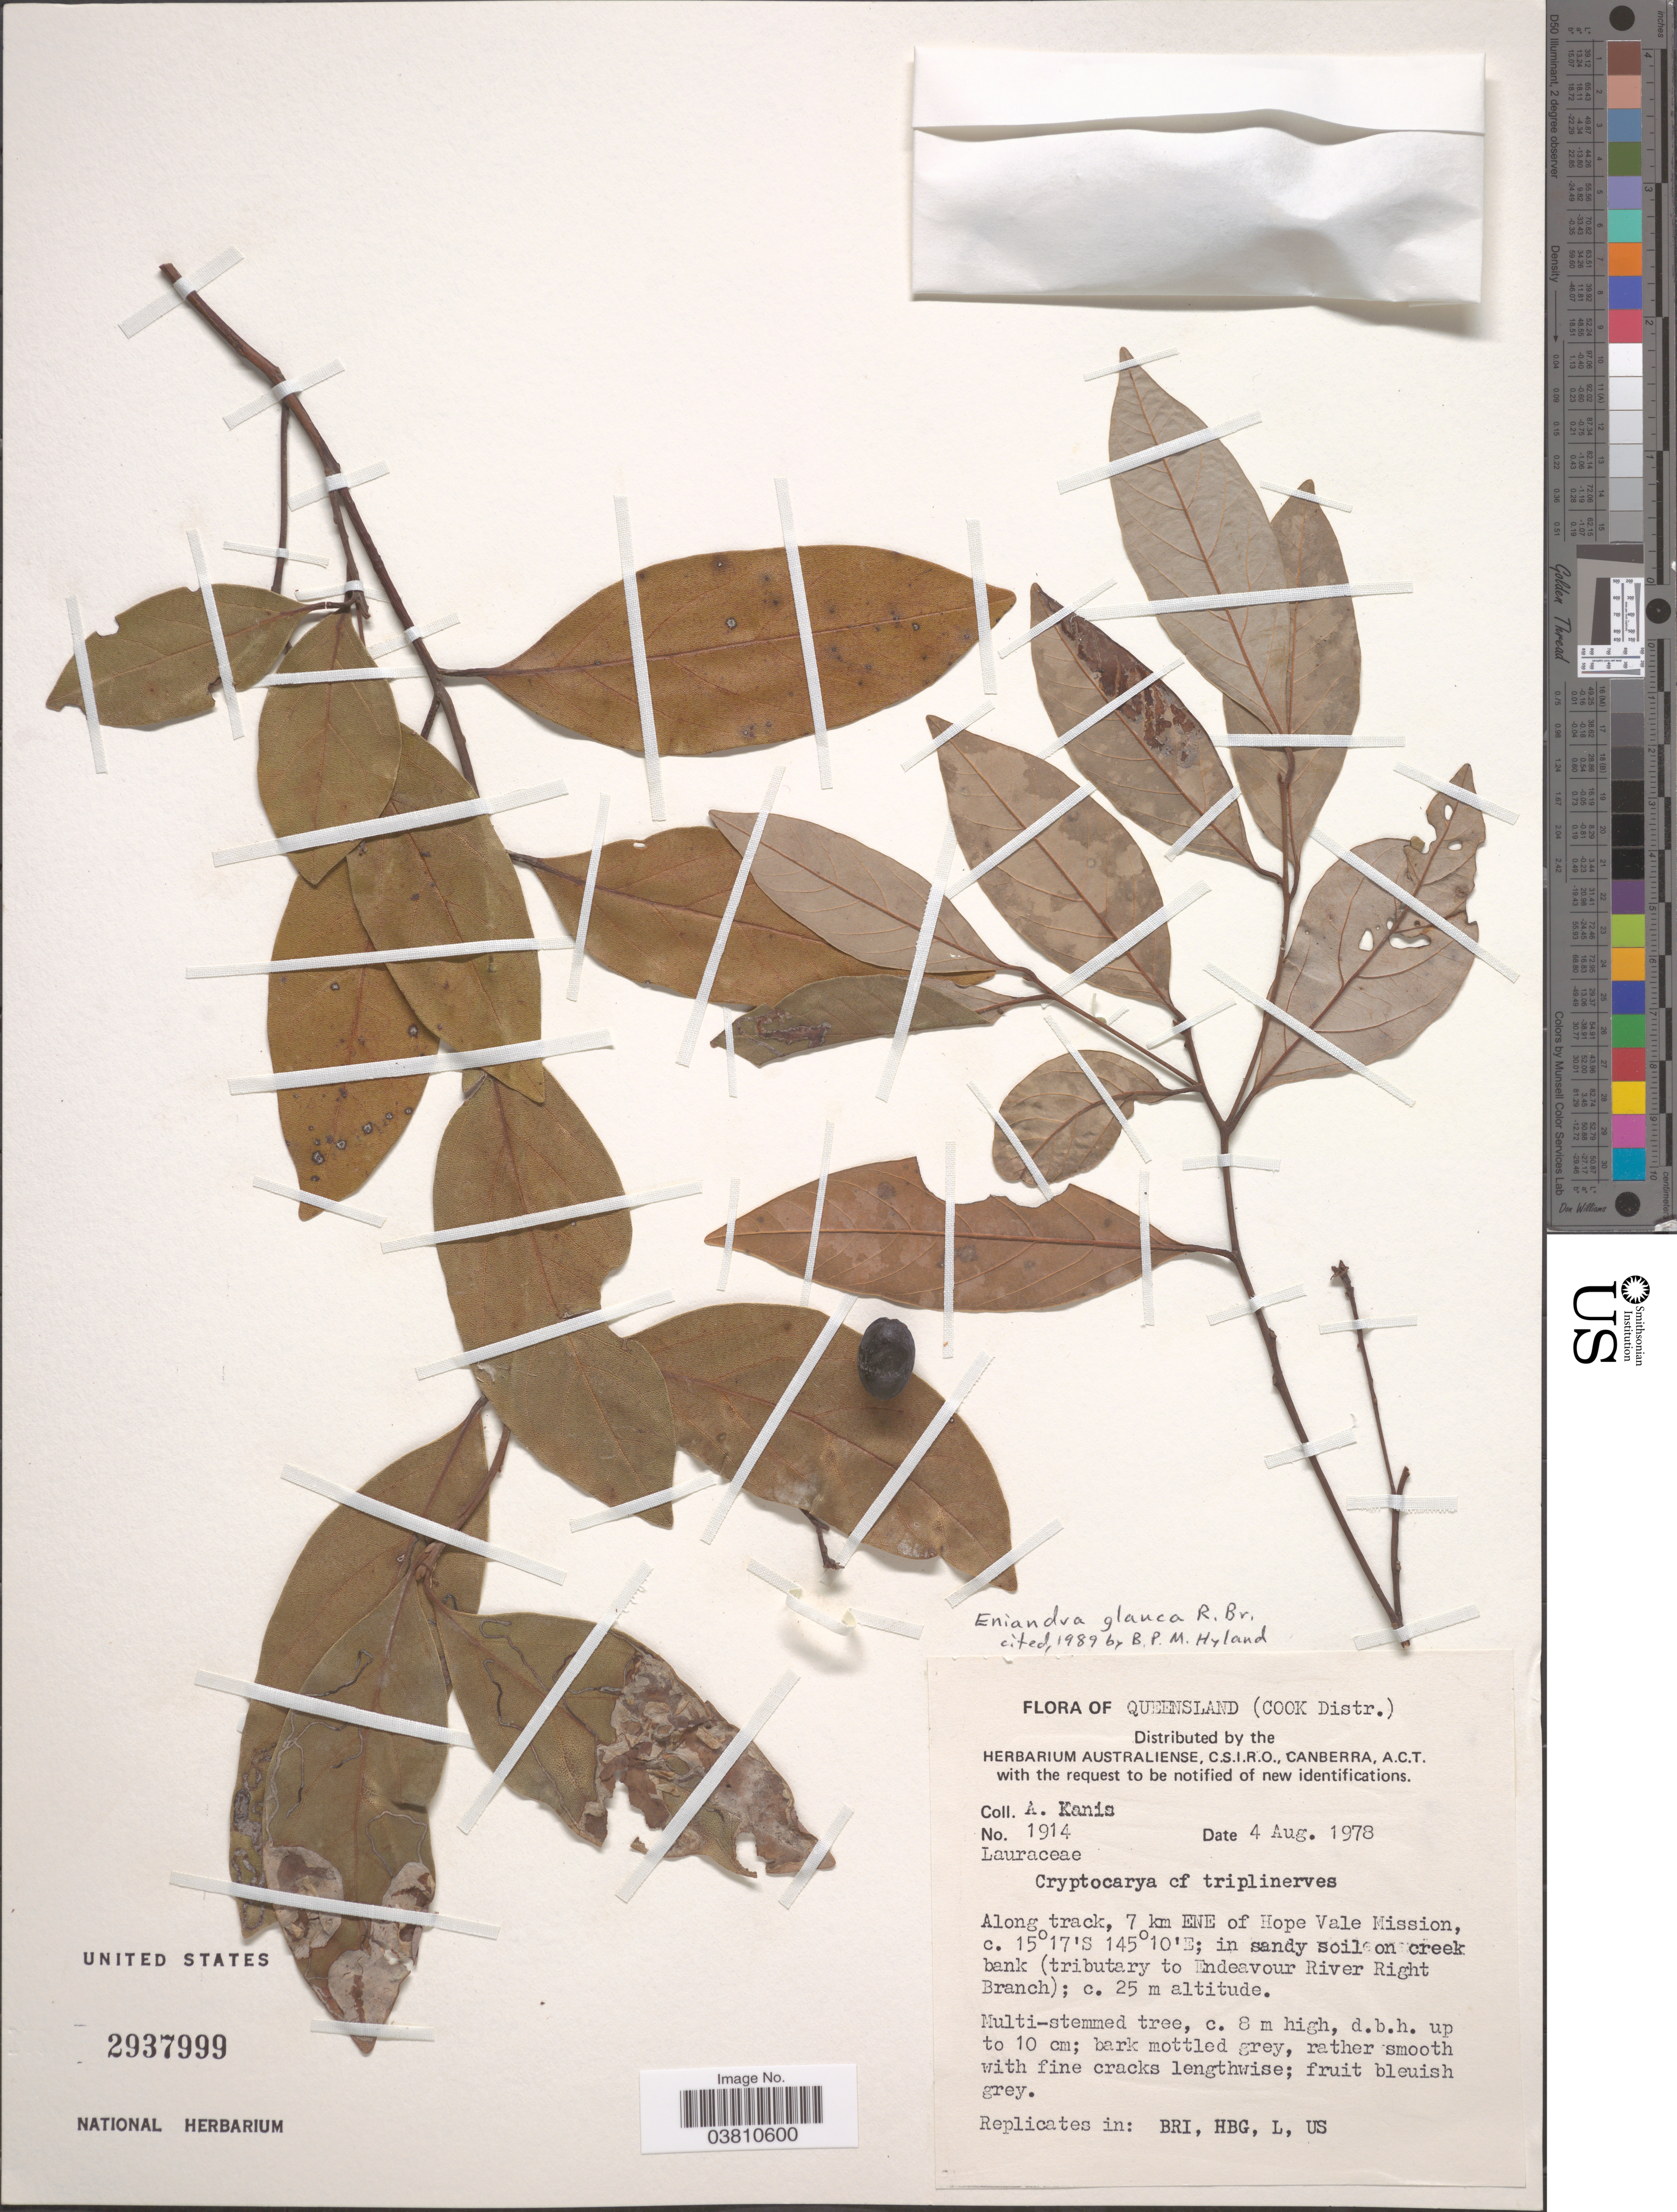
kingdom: Plantae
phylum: Tracheophyta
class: Magnoliopsida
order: Laurales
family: Lauraceae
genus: Endiandra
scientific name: Endiandra glauca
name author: R. Br.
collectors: A. Kanis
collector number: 1914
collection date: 1978-08-04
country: Australia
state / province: Queensland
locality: Cook Distr. Along track, 7 km ENE of Hope Vale Mission. Tributary to Endeavour River Right Branch.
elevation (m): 25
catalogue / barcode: US 2937999